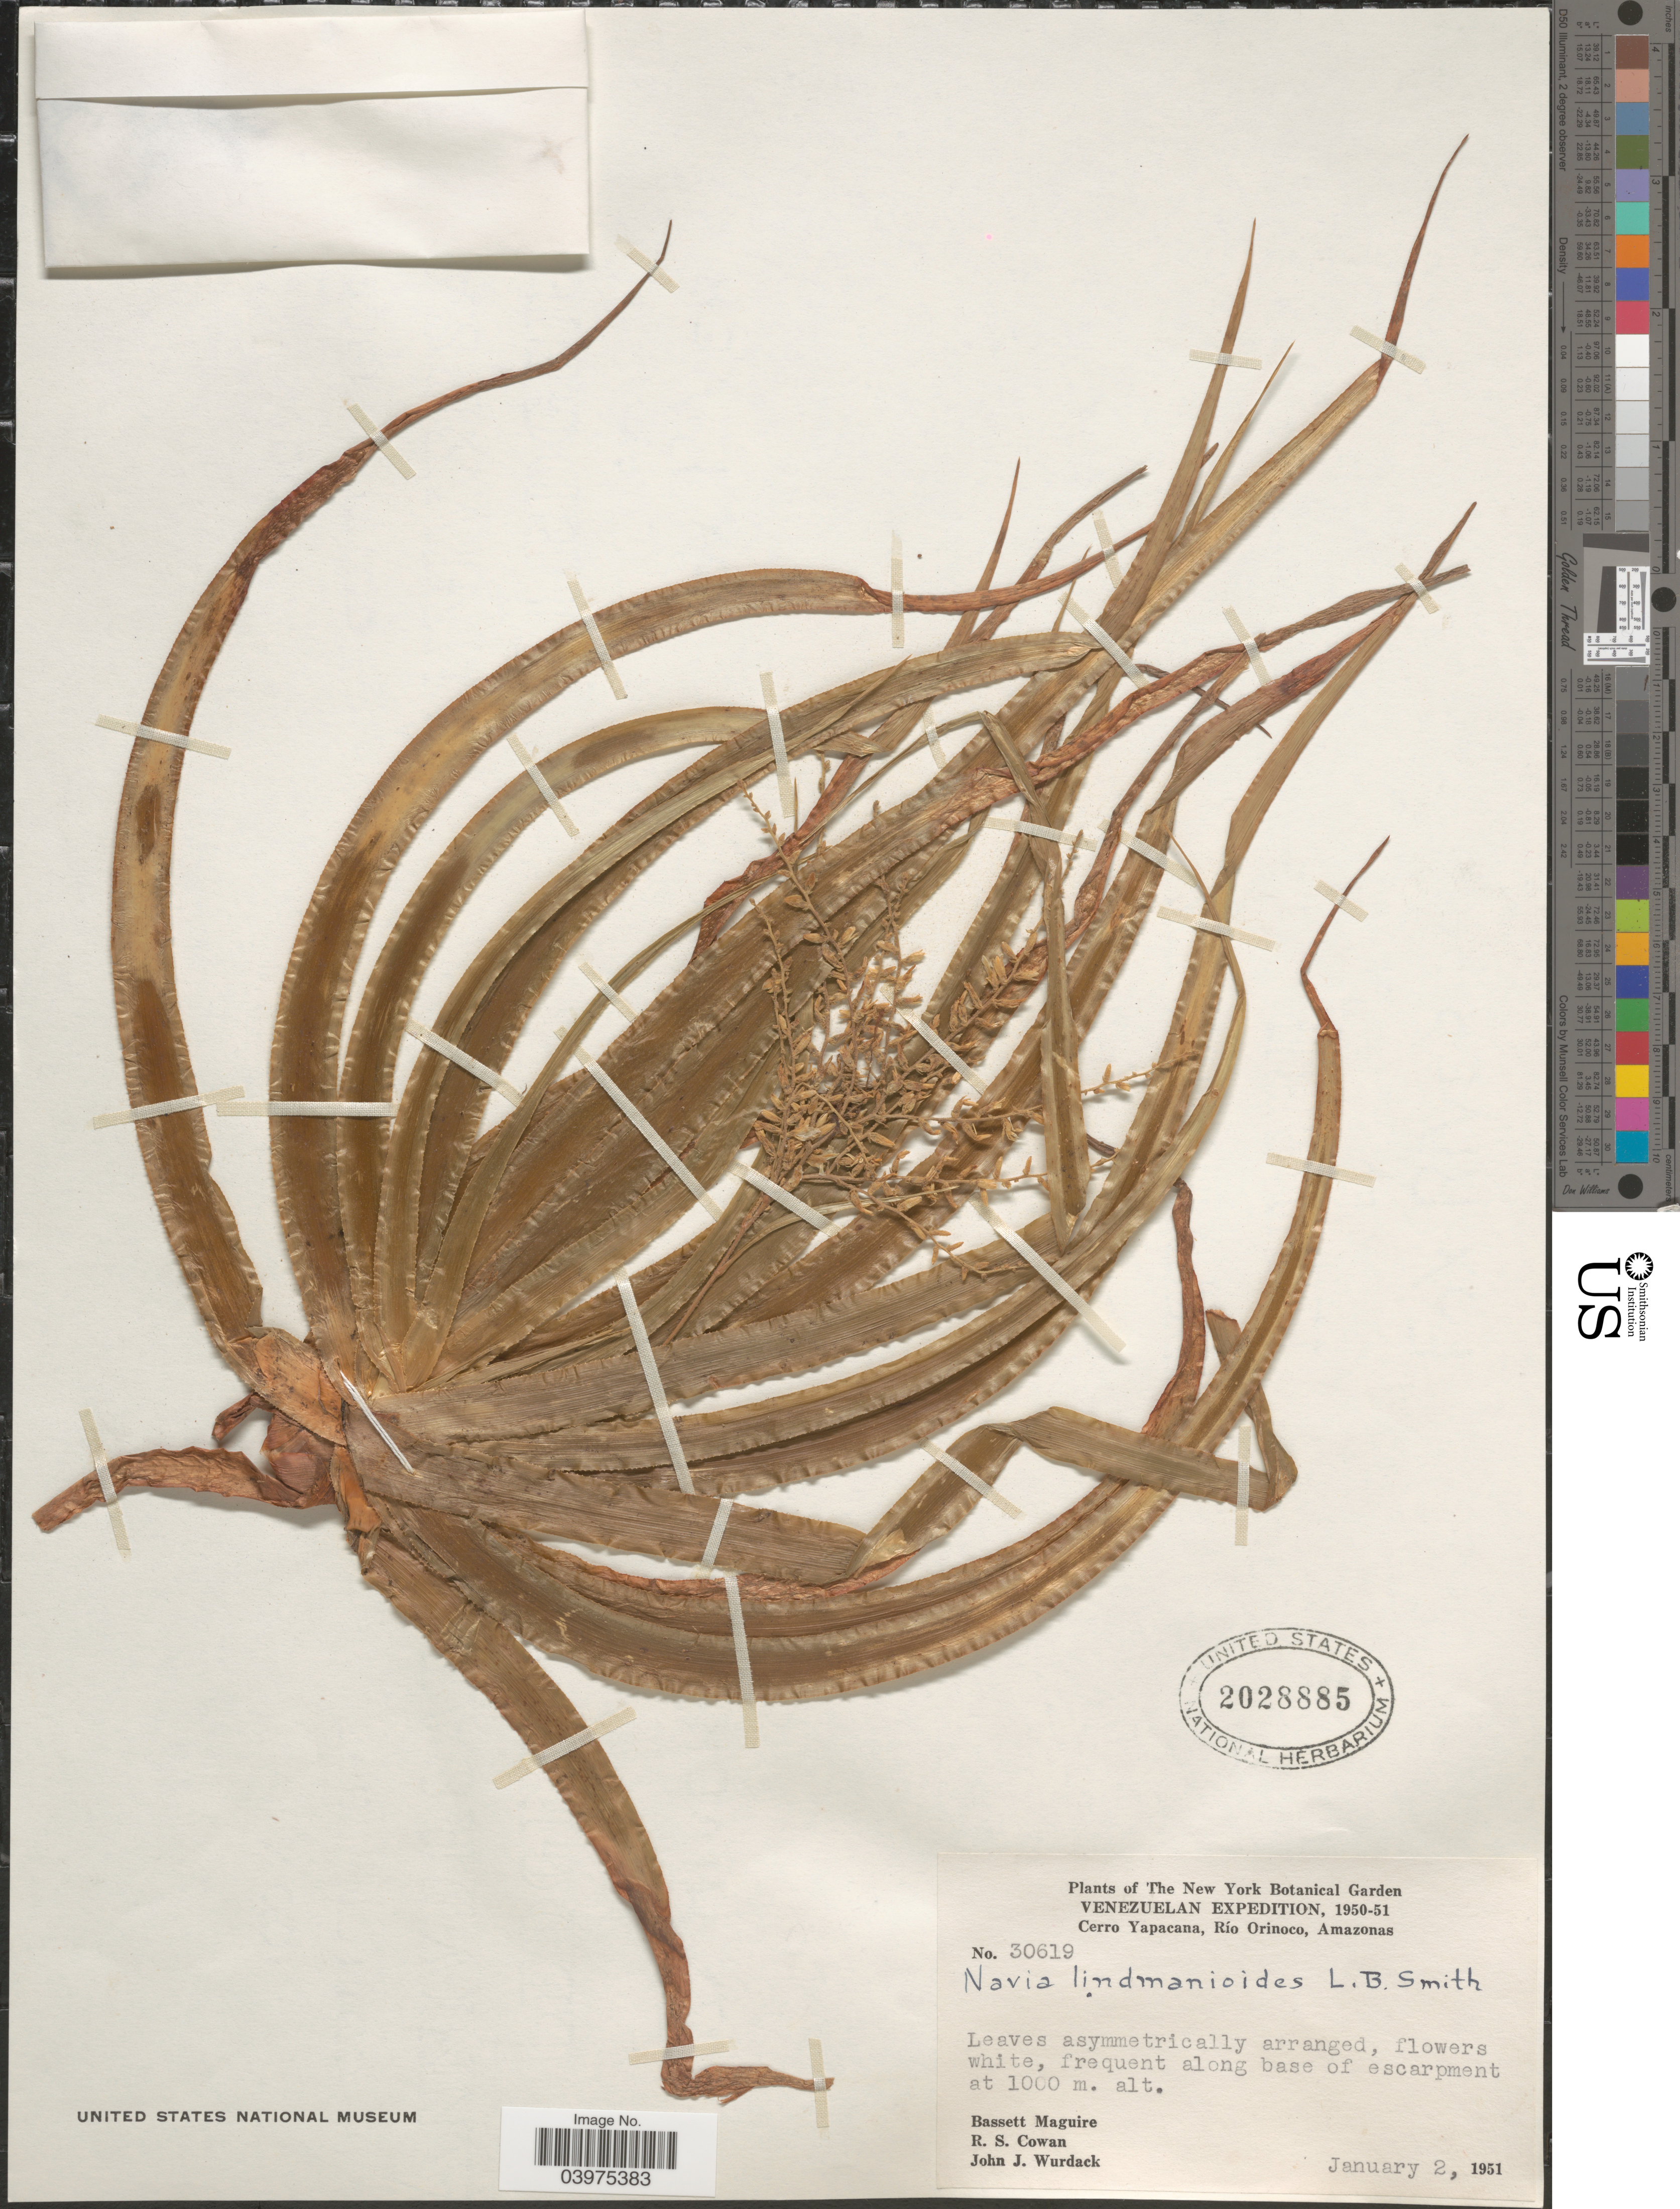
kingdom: Plantae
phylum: Tracheophyta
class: Liliopsida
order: Poales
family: Bromeliaceae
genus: Navia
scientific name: Navia lindmanioides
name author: L.B. Sm.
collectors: B. Maguire, R. S. Cowan & J. J. Wurdack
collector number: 30619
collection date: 1951-01-02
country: Venezuela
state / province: Amazonas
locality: Venezuelan Expedition, 1950-51. Cerro Yapacana, Río Orinoco.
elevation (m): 1000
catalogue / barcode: US 2028885